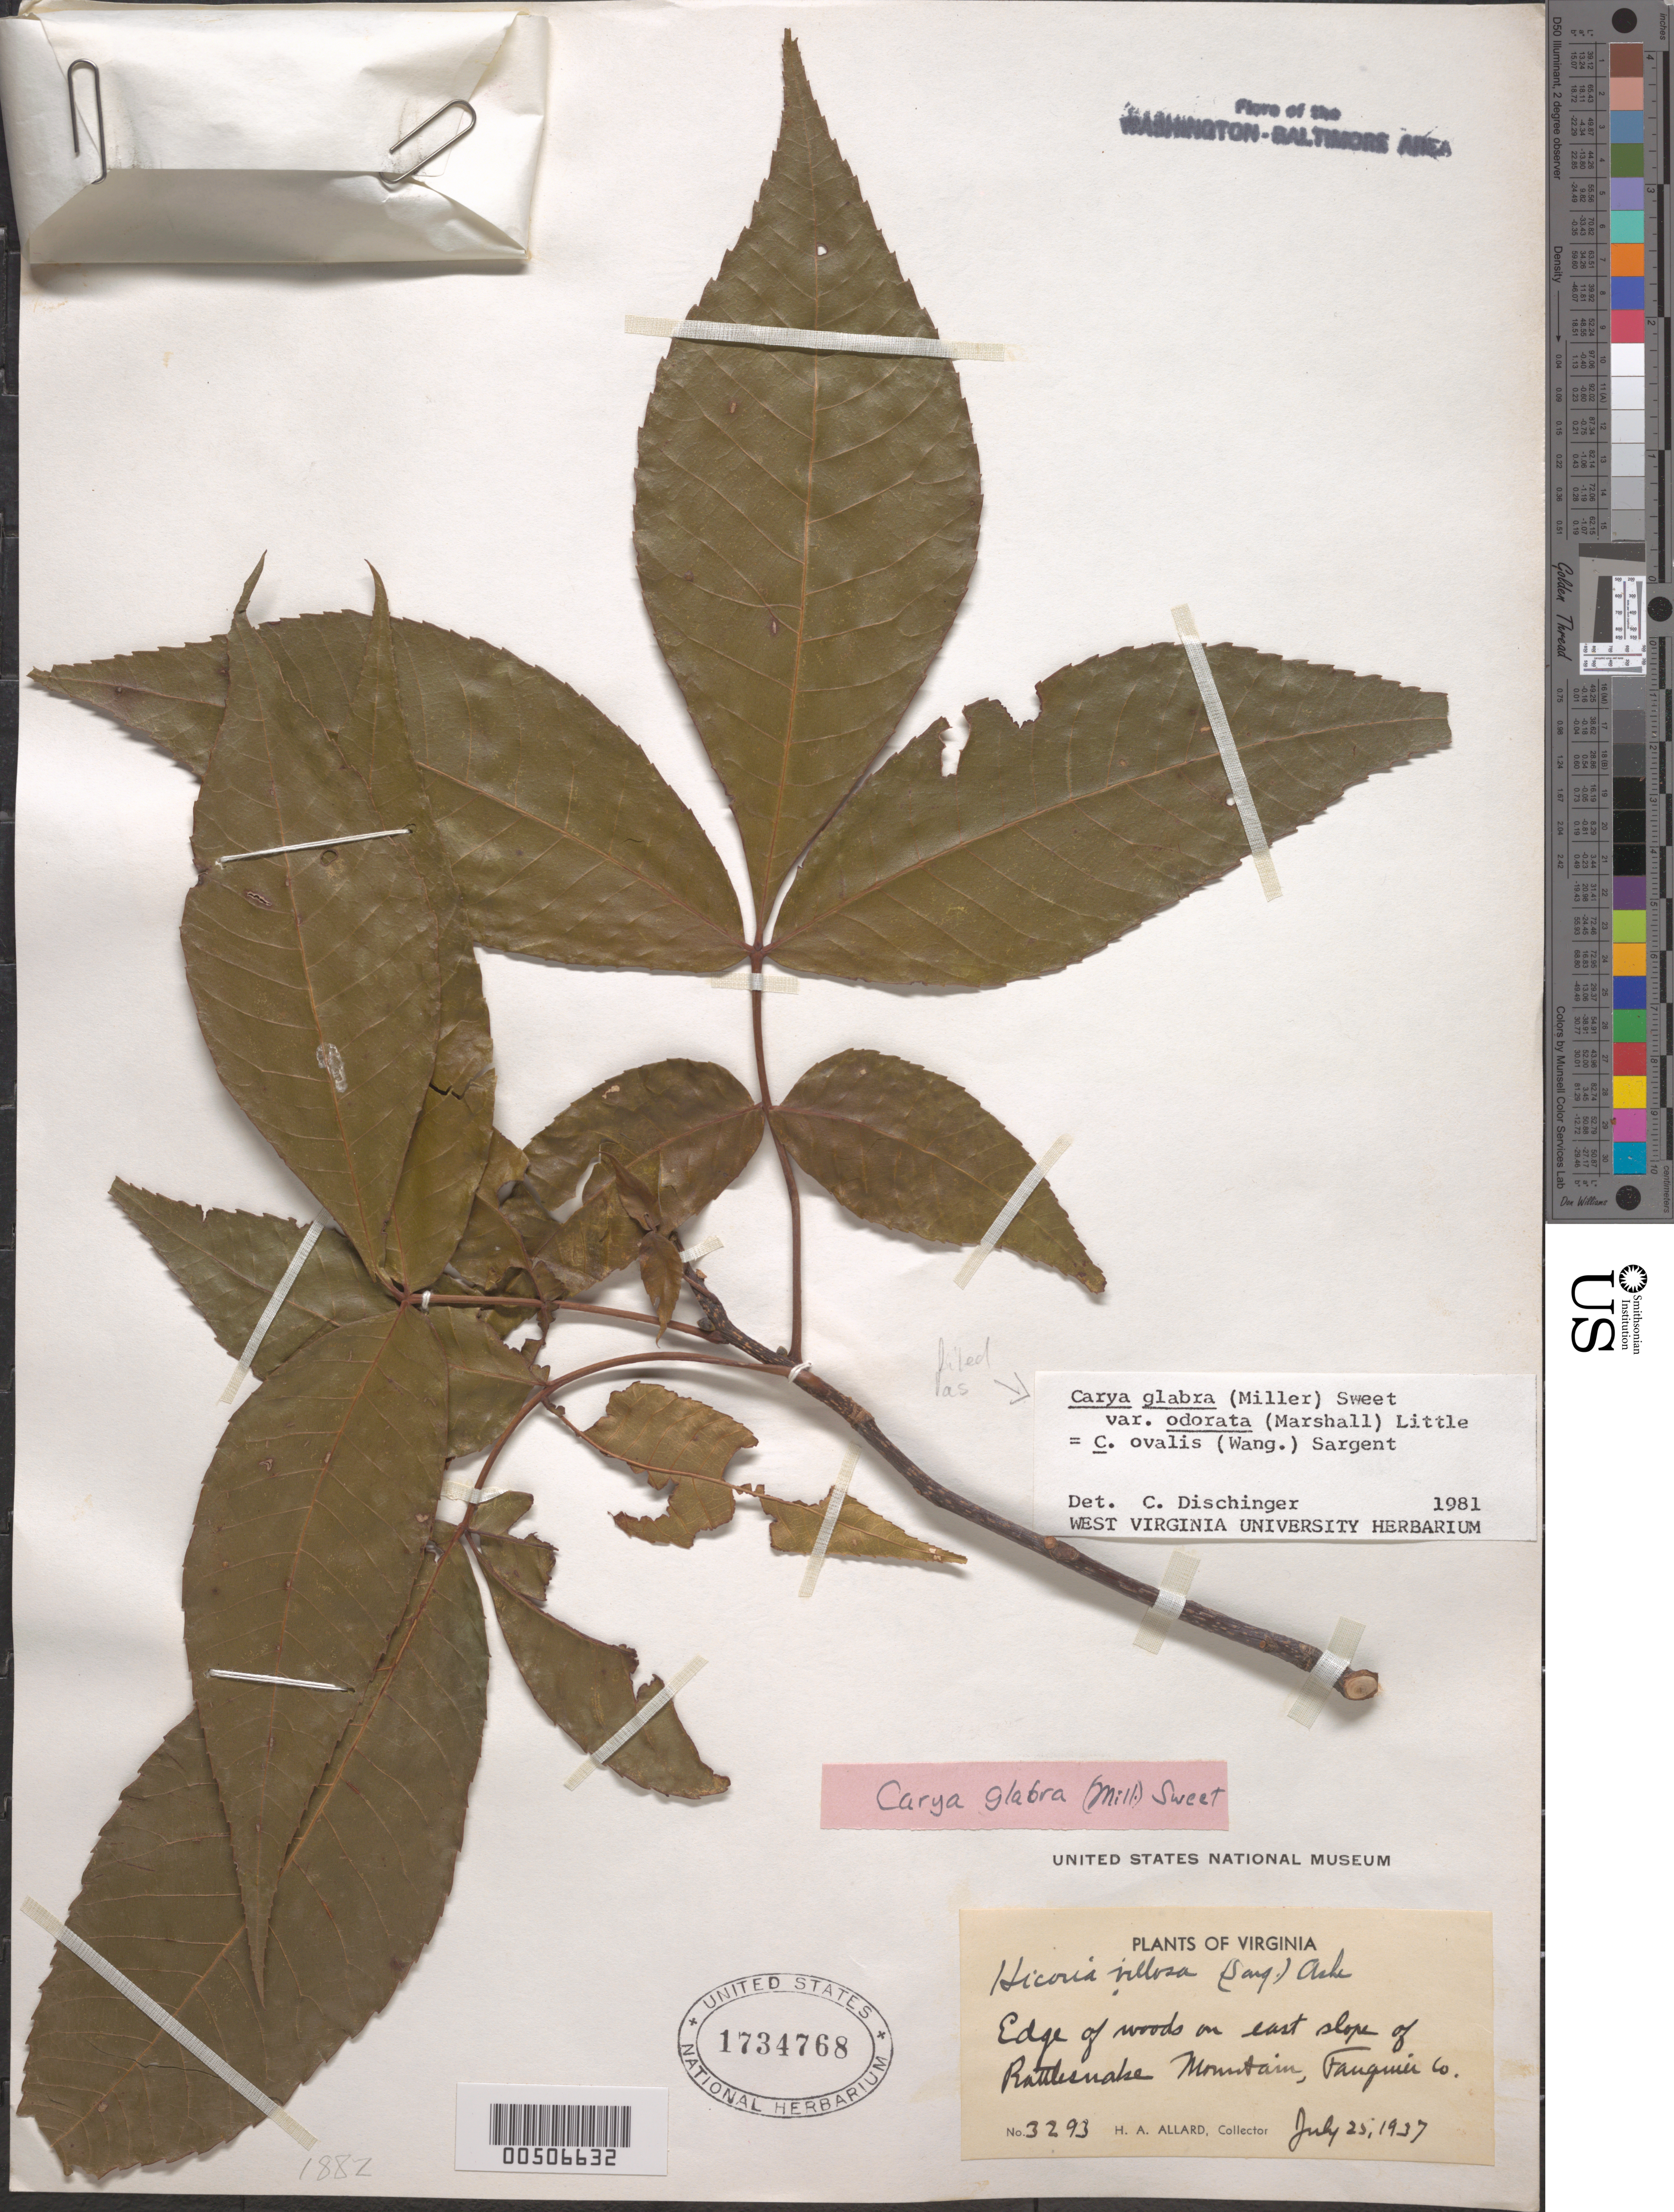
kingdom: Plantae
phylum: Tracheophyta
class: Magnoliopsida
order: Fagales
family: Juglandaceae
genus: Carya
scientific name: Carya glabra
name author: (Mill.) Sweet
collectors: H. A. Allard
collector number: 3293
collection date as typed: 25 Jun 1937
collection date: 1937-06-25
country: United States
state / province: Virginia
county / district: Fauquier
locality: Rattlesnake Mountain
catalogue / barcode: US 1734768